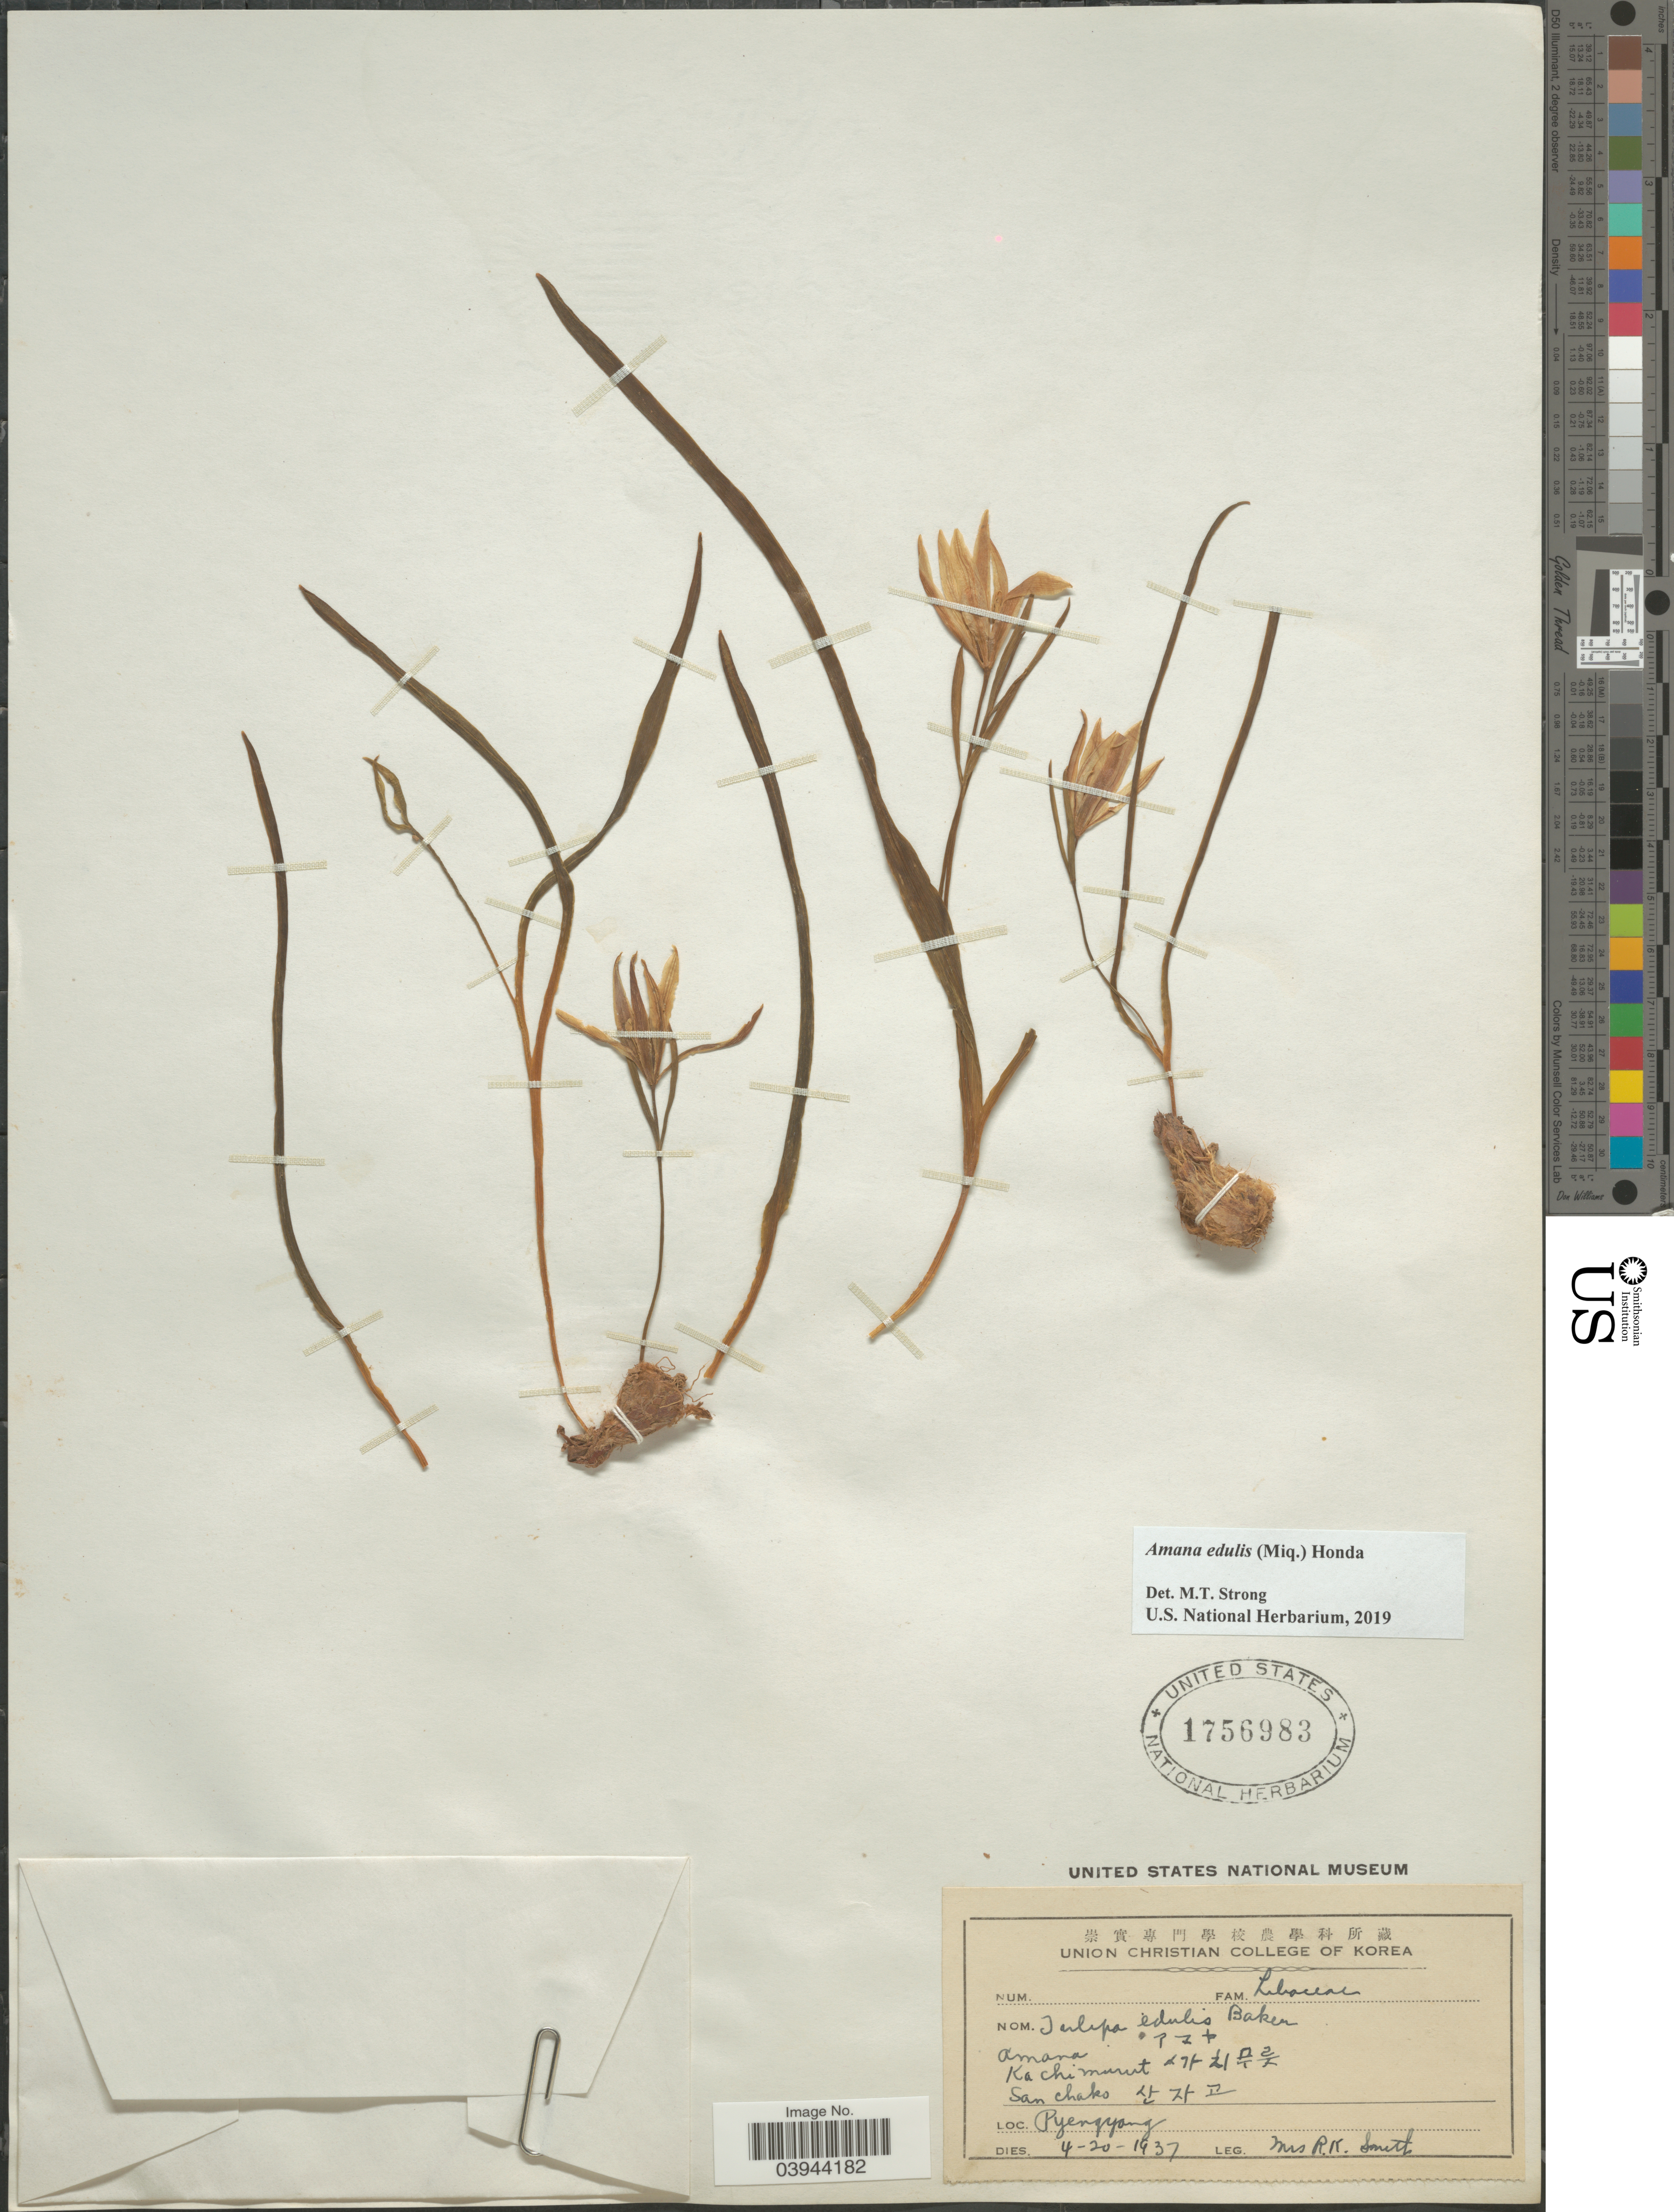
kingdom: Plantae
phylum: Tracheophyta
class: Liliopsida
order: Liliales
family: Liliaceae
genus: Amana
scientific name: Amana edulis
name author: (Miq.) Honda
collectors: R. Smith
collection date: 1937-04-20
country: North Korea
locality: Pyengyang.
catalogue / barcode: US 1756983